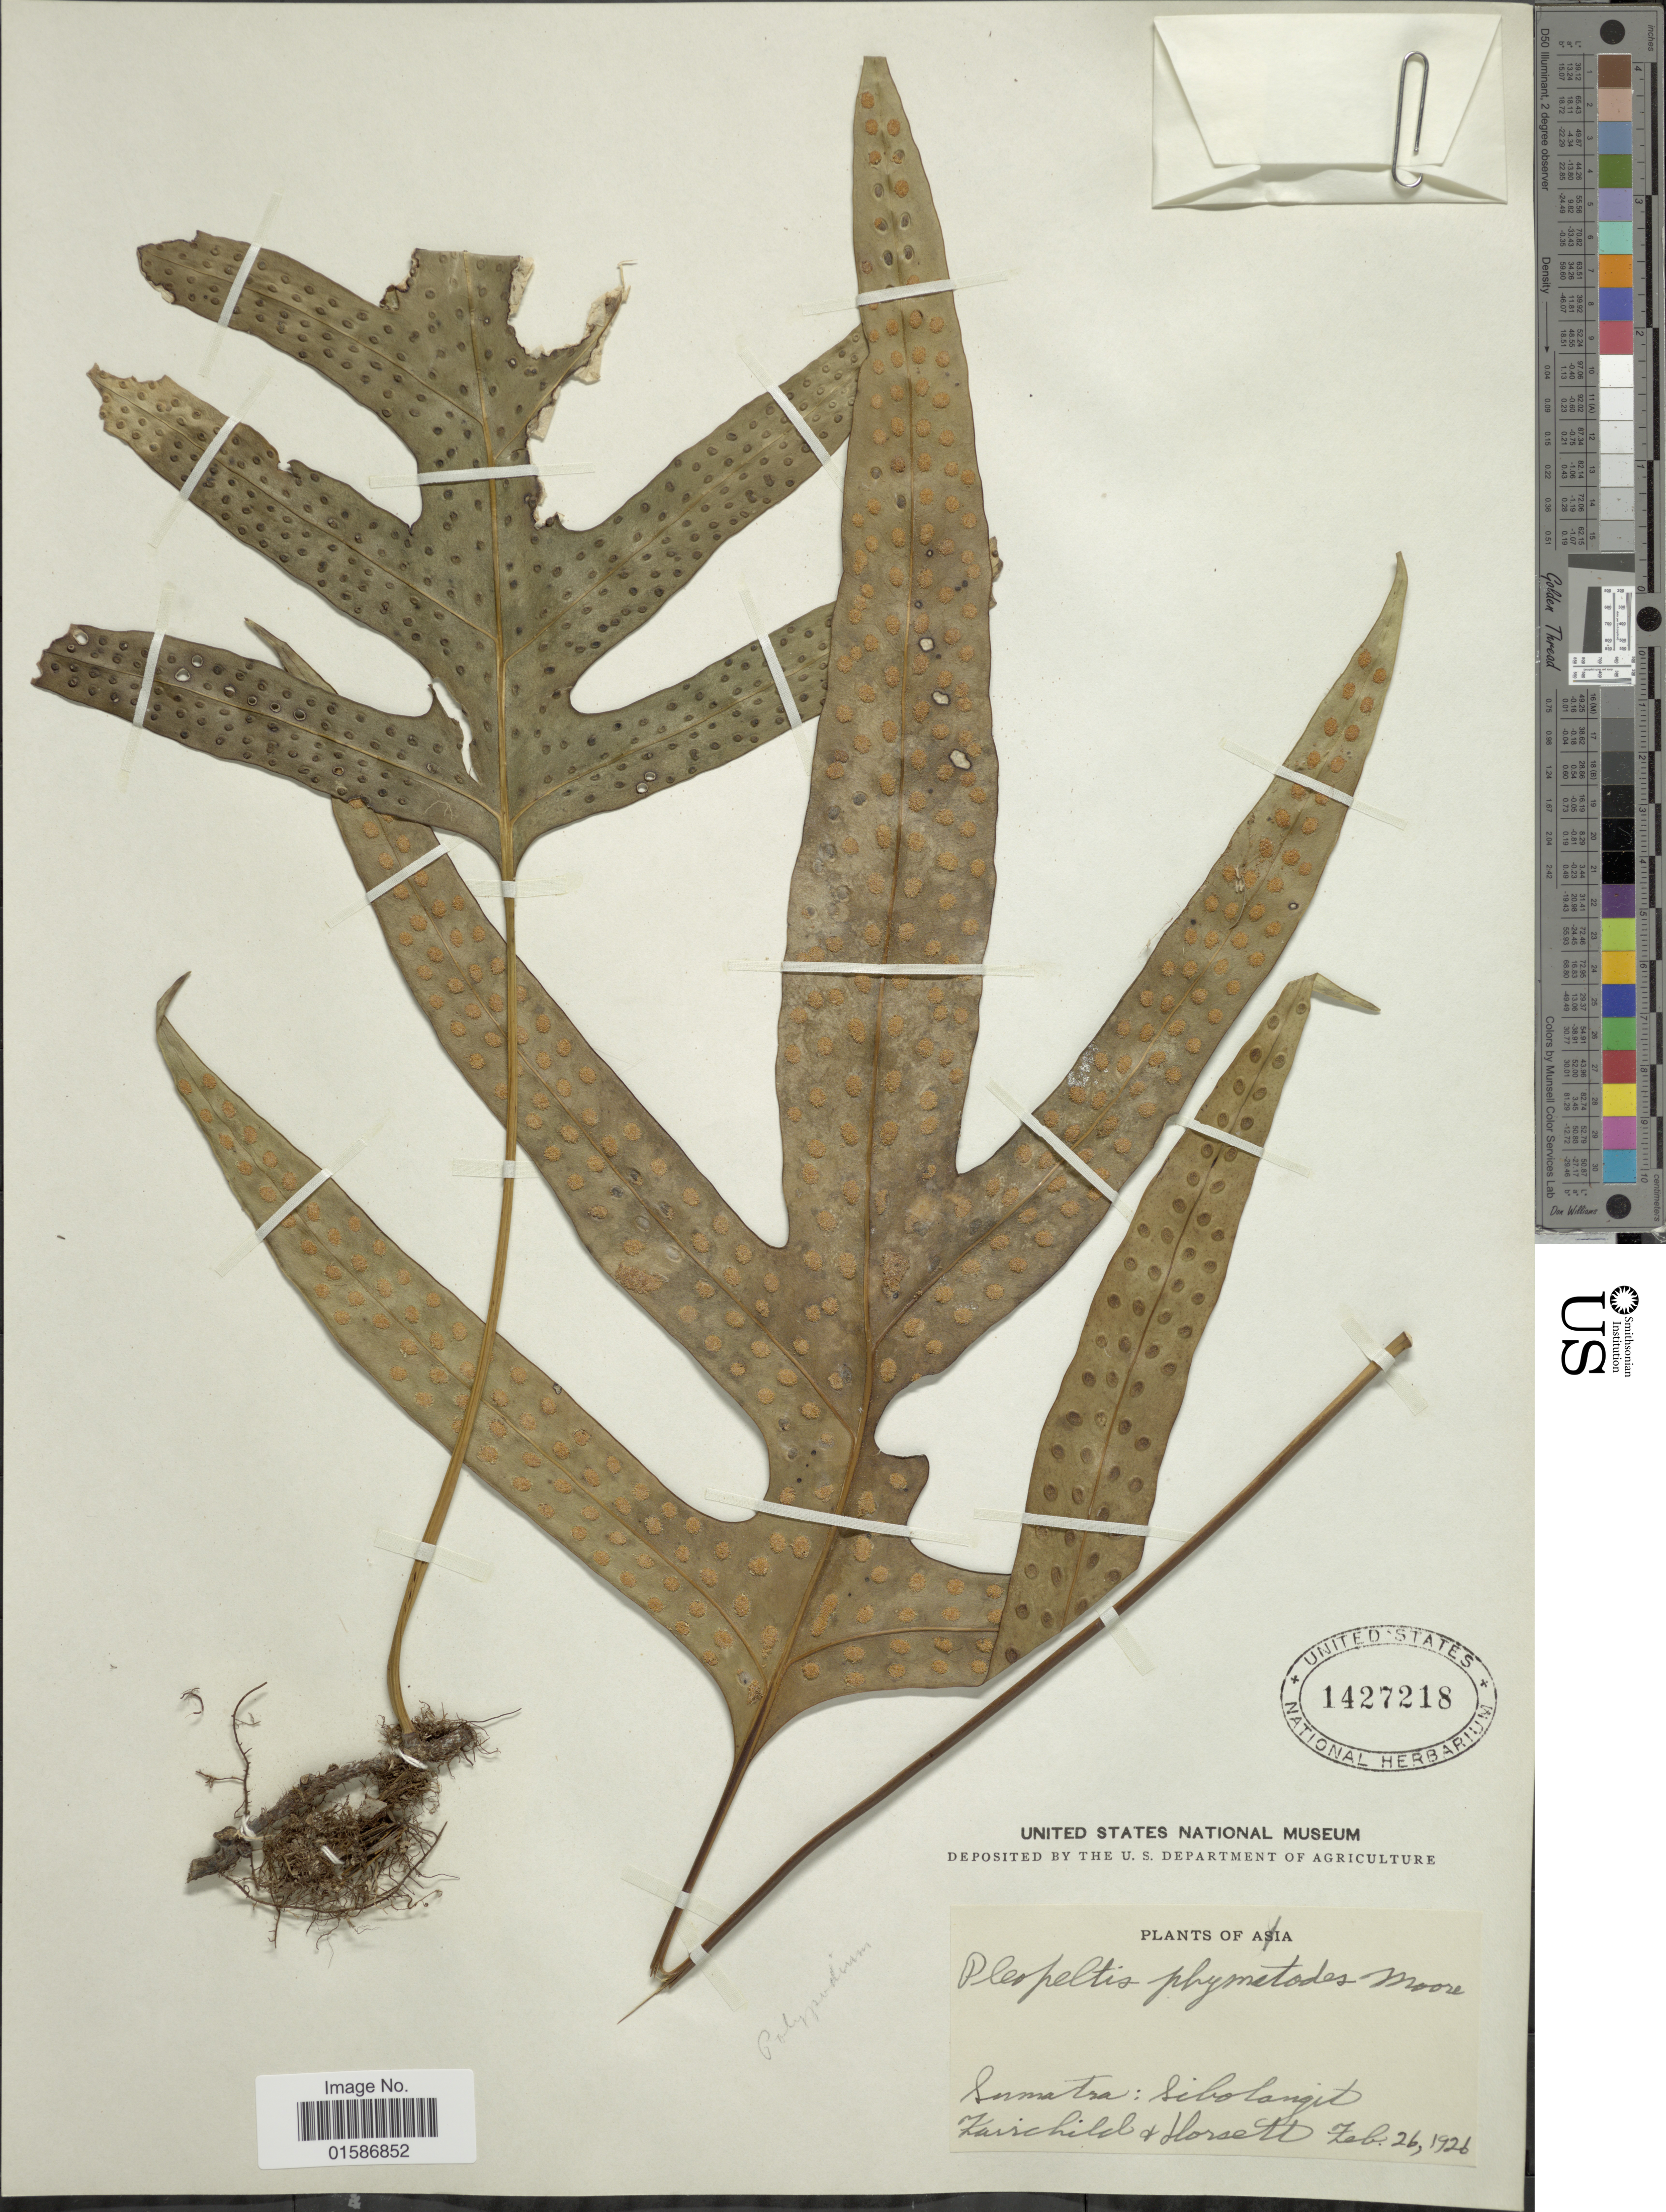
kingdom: Plantae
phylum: Tracheophyta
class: Polypodiopsida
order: Polypodiales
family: Polypodiaceae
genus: Microsorum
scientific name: Microsorum scolopendria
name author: (Burm. f.) Copel.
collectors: -. Fairchild & -. Horsett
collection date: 1926-02-26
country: Indonesia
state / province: Sumatra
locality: Sibolangit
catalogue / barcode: US 1427218